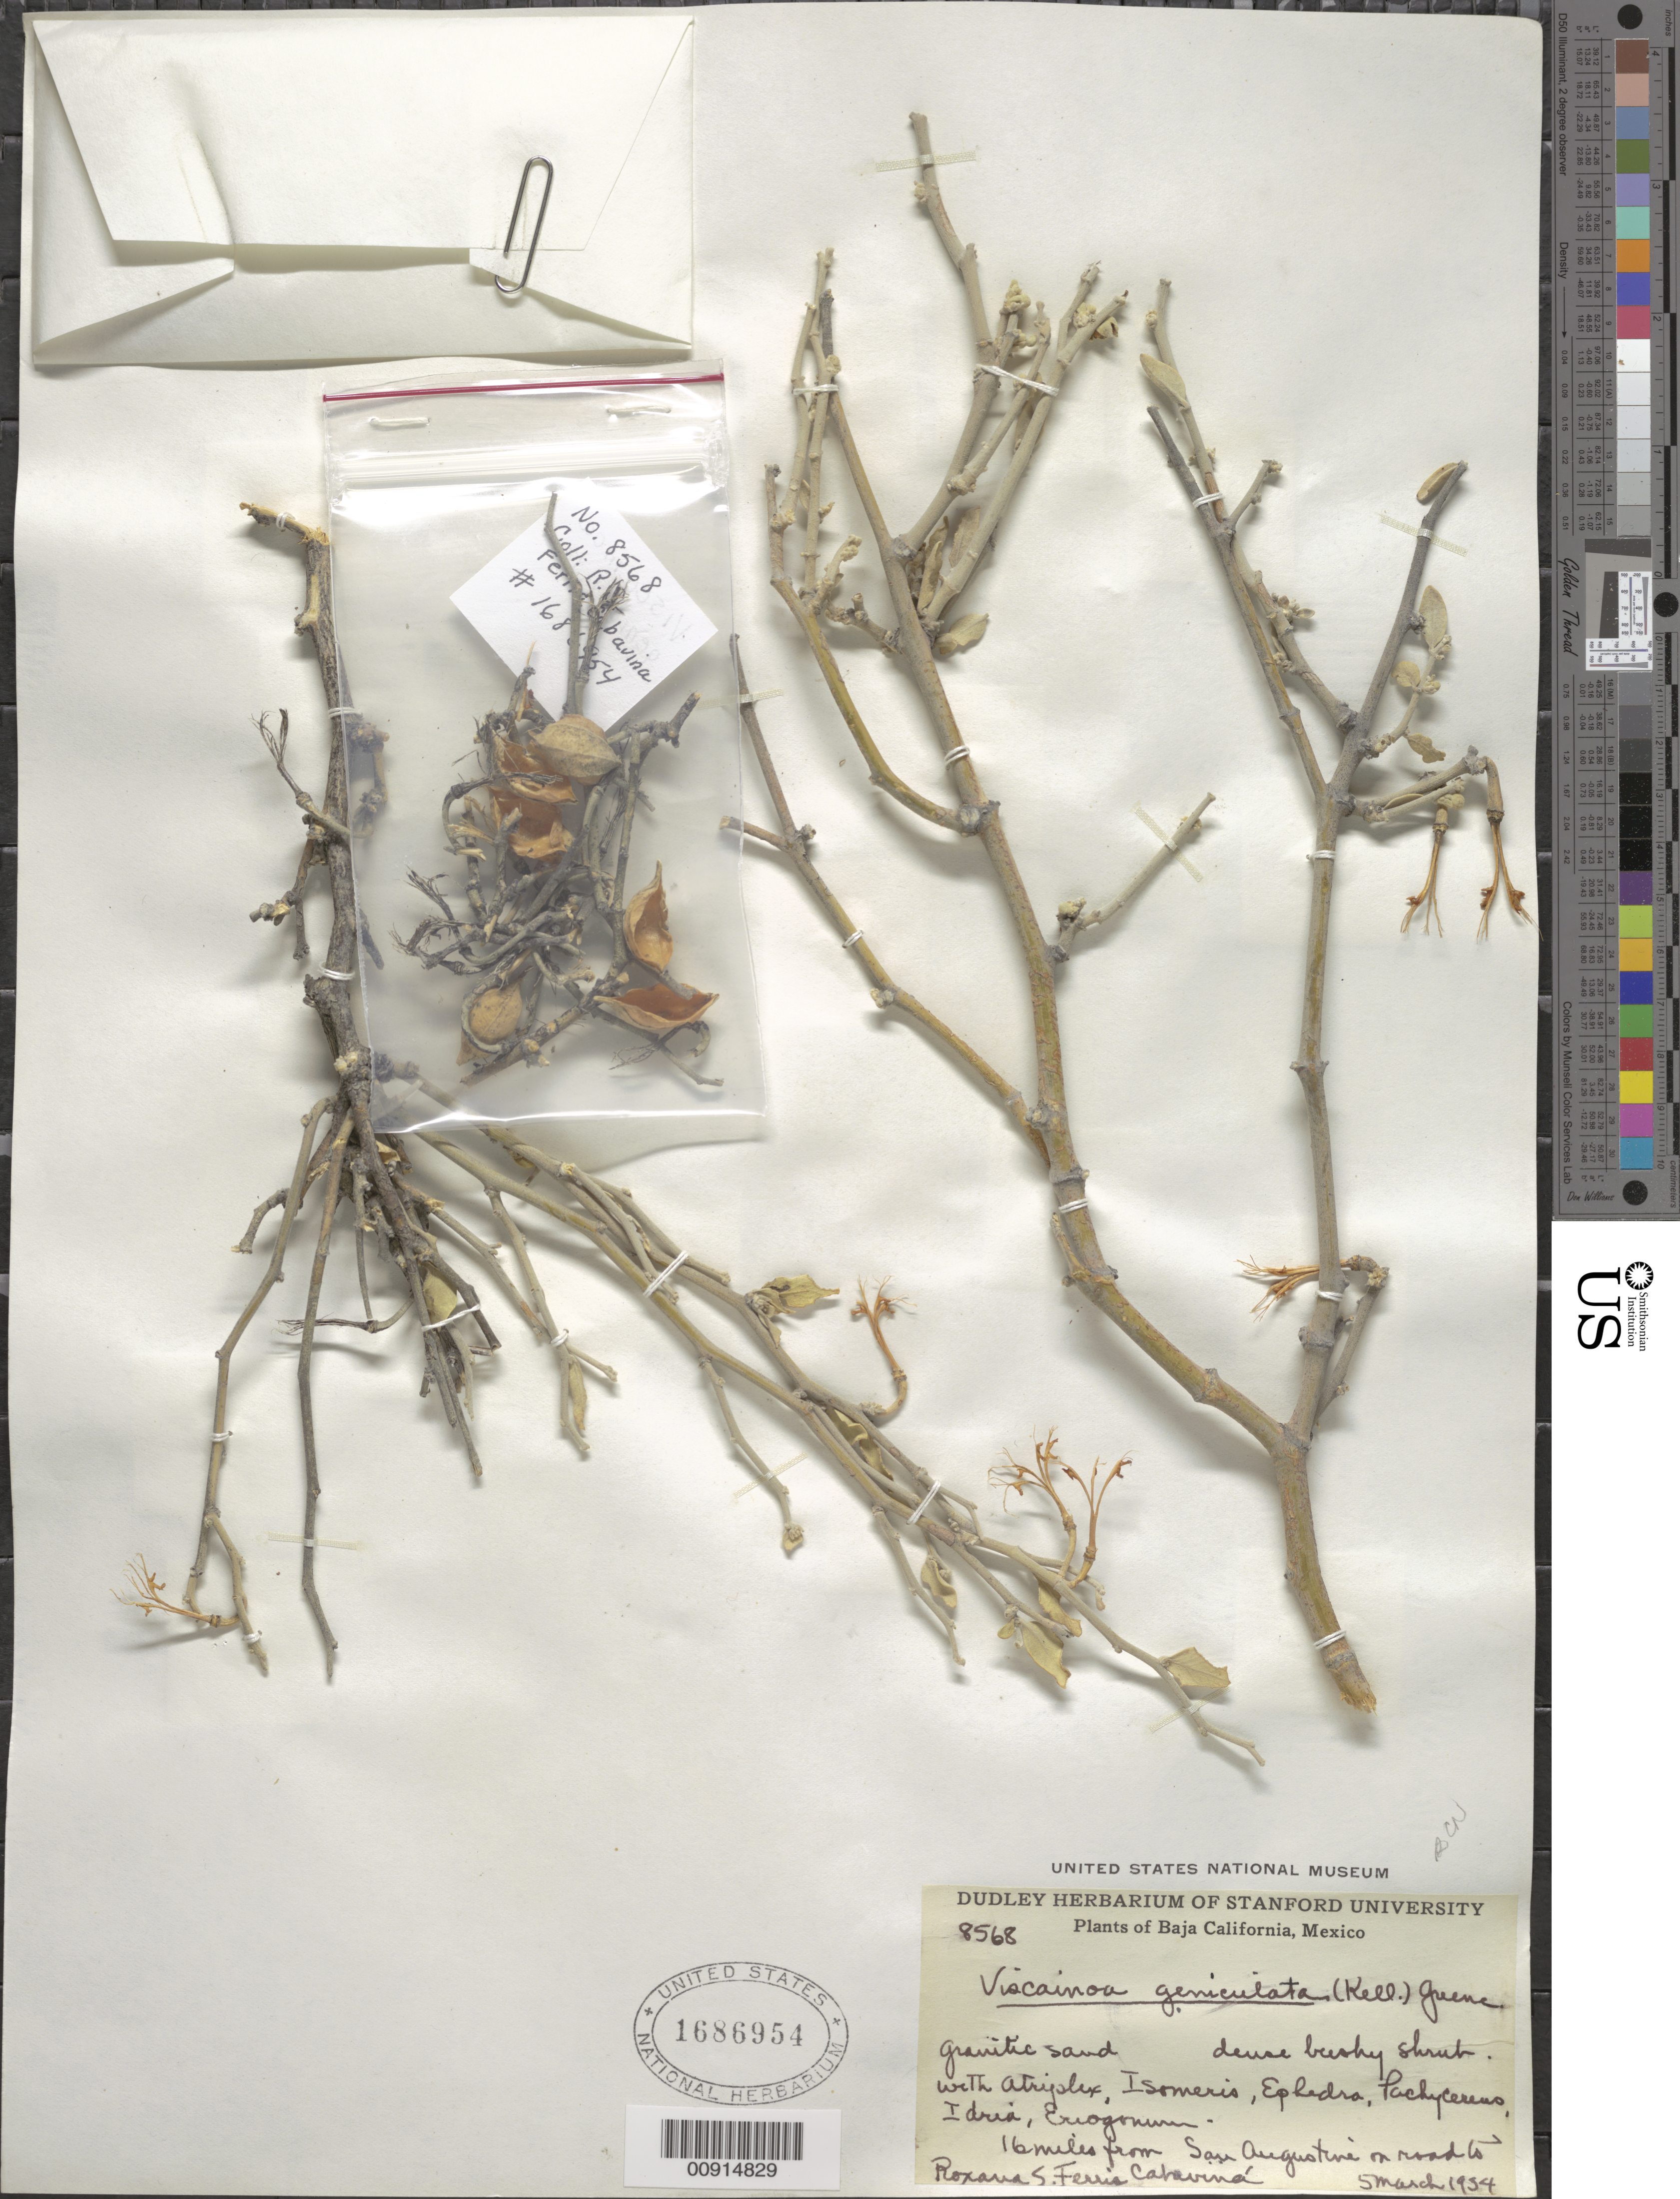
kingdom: Plantae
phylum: Tracheophyta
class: Magnoliopsida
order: Zygophyllales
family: Zygophyllaceae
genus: Viscainoa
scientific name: Viscainoa geniculata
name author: (Kellogg) Greene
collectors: R. S. Ferris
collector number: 8568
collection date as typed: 05 Mar 1934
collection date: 1934-03-05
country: Mexico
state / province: Baja California Norte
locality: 16 miles from San Agustín on road to Catavina.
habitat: Granitic sand; with Atriplex, Isomeris, Ephedra, Pachycereus, Idria, Eriogonum.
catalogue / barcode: US 1686954